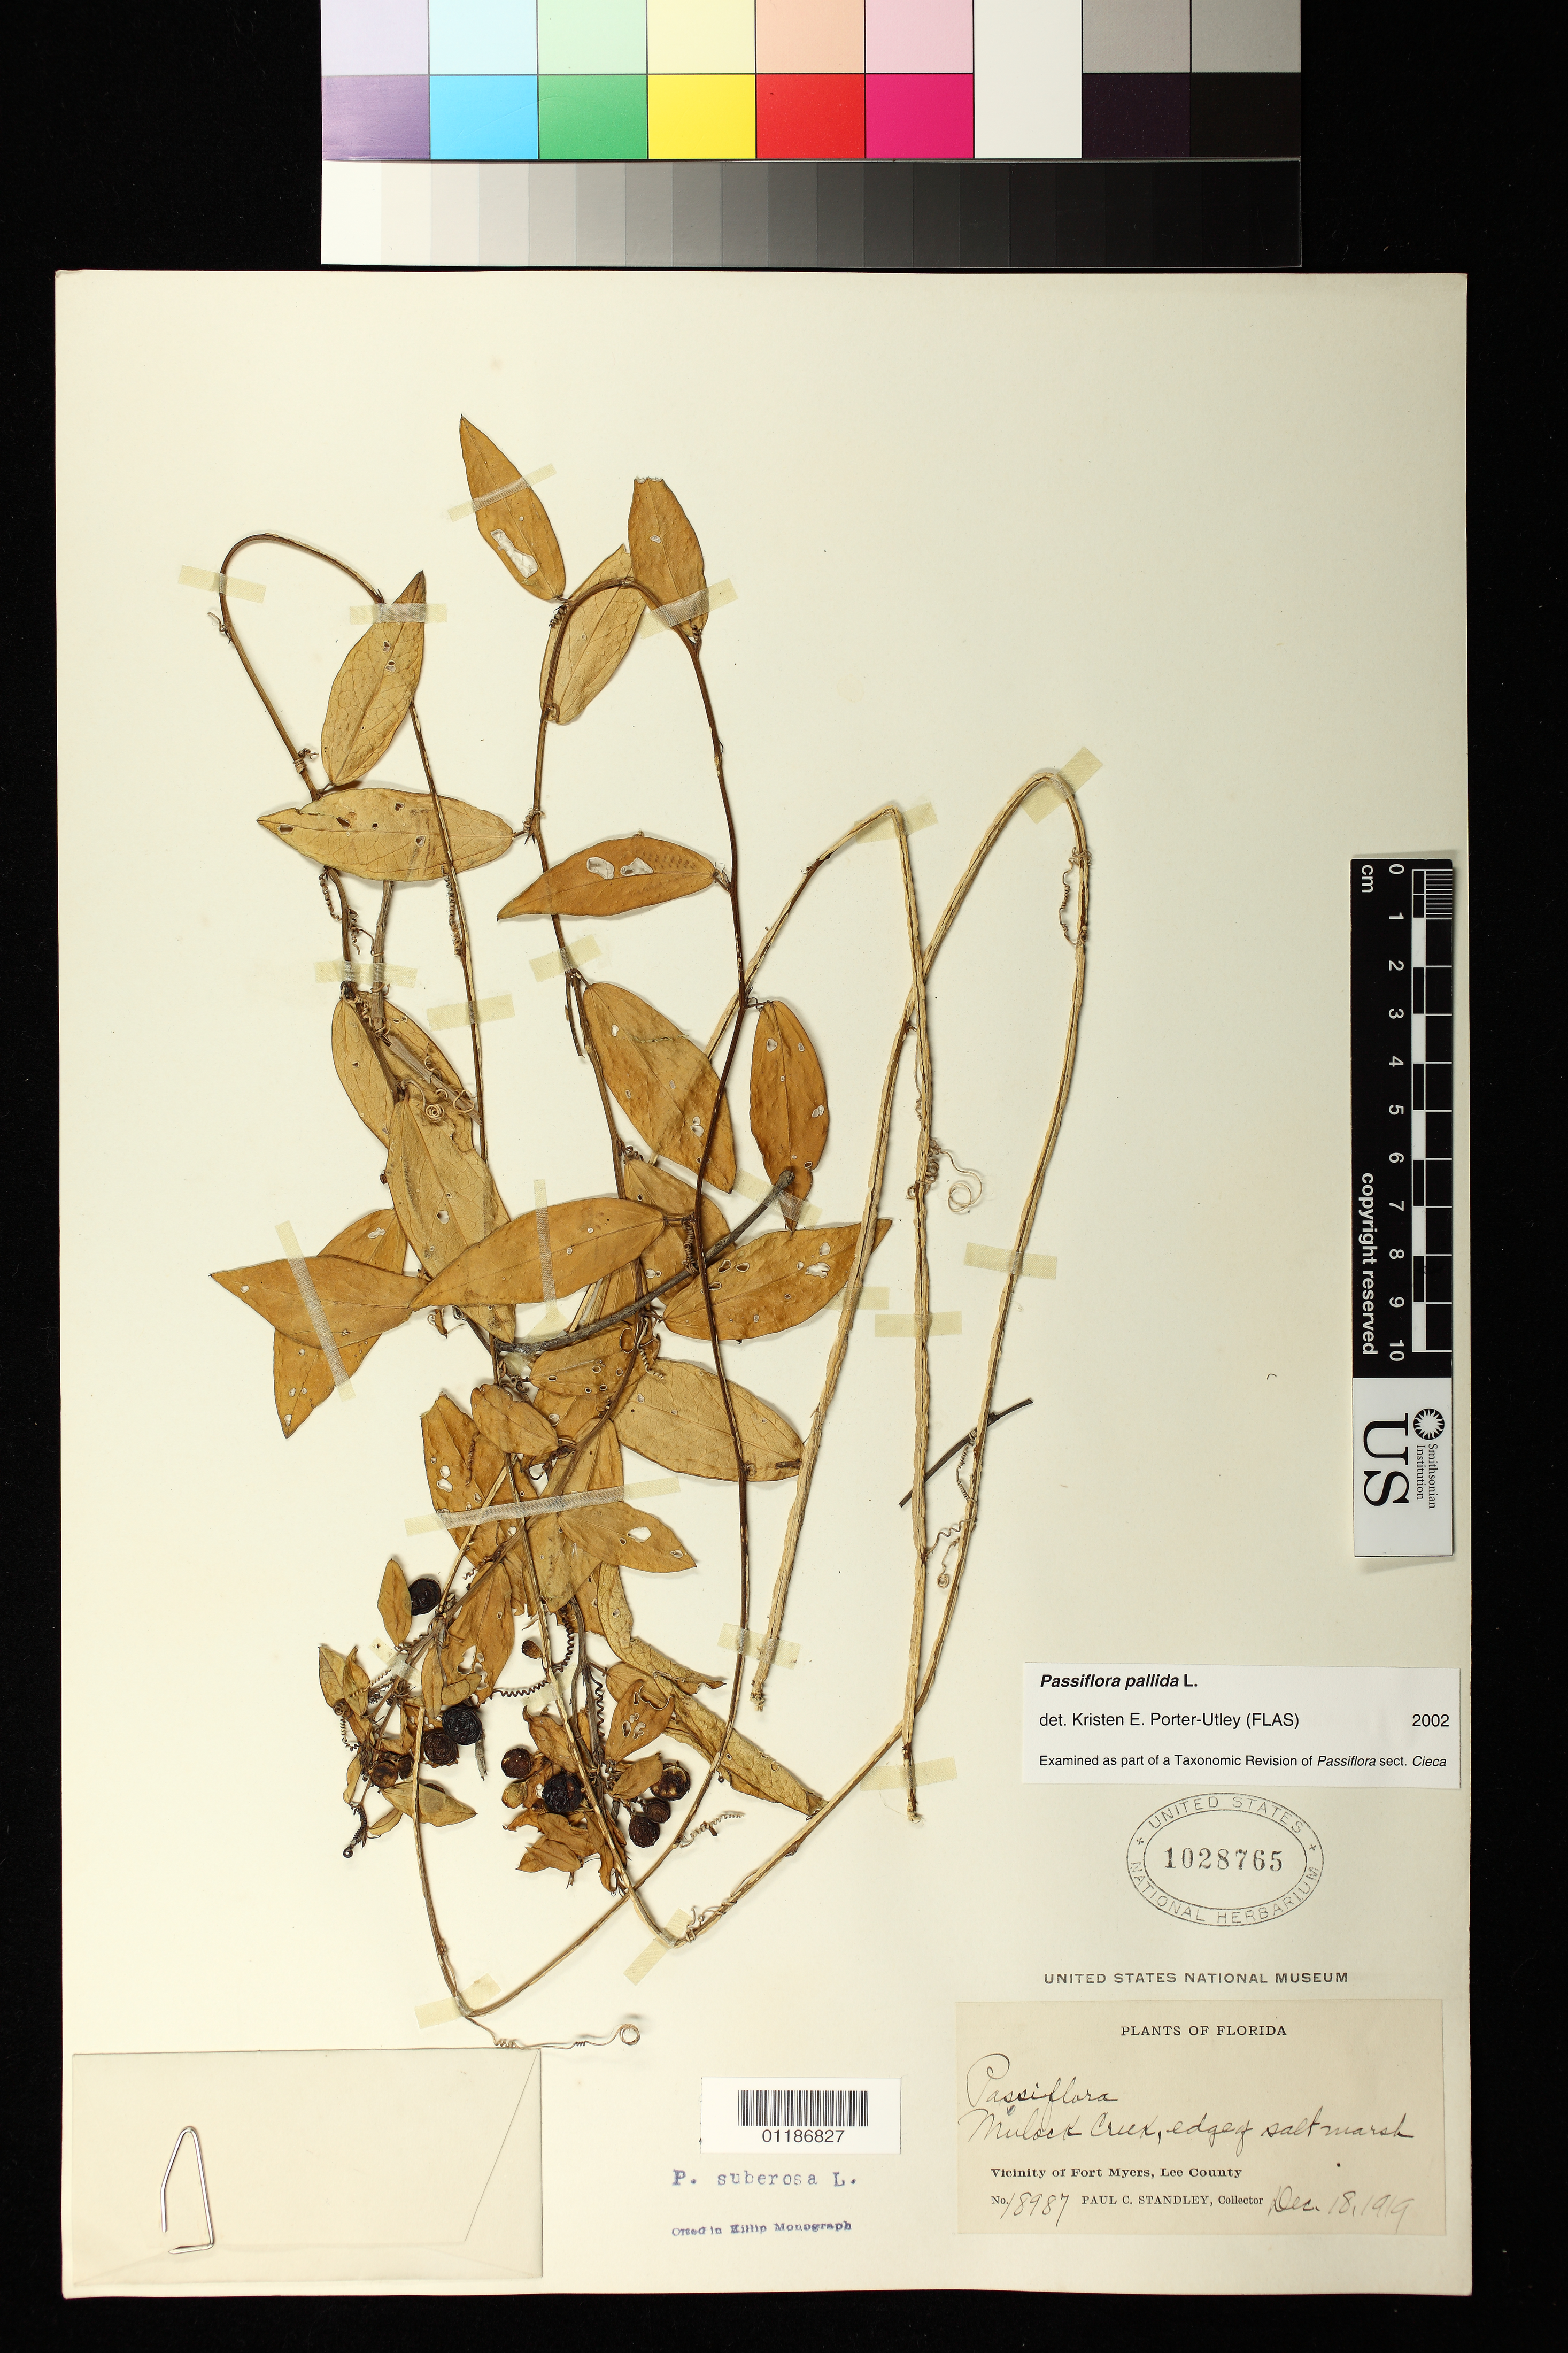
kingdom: Plantae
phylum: Tracheophyta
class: Magnoliopsida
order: Malpighiales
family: Passifloraceae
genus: Passiflora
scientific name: Passiflora pallida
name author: L.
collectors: P. C. Standley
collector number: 18987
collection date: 1919-12-18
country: United States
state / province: Florida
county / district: Lee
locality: Mulock [Mullock] Creek, edge of salt marsh. Vicinity of Fort Myers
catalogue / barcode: US 1028765